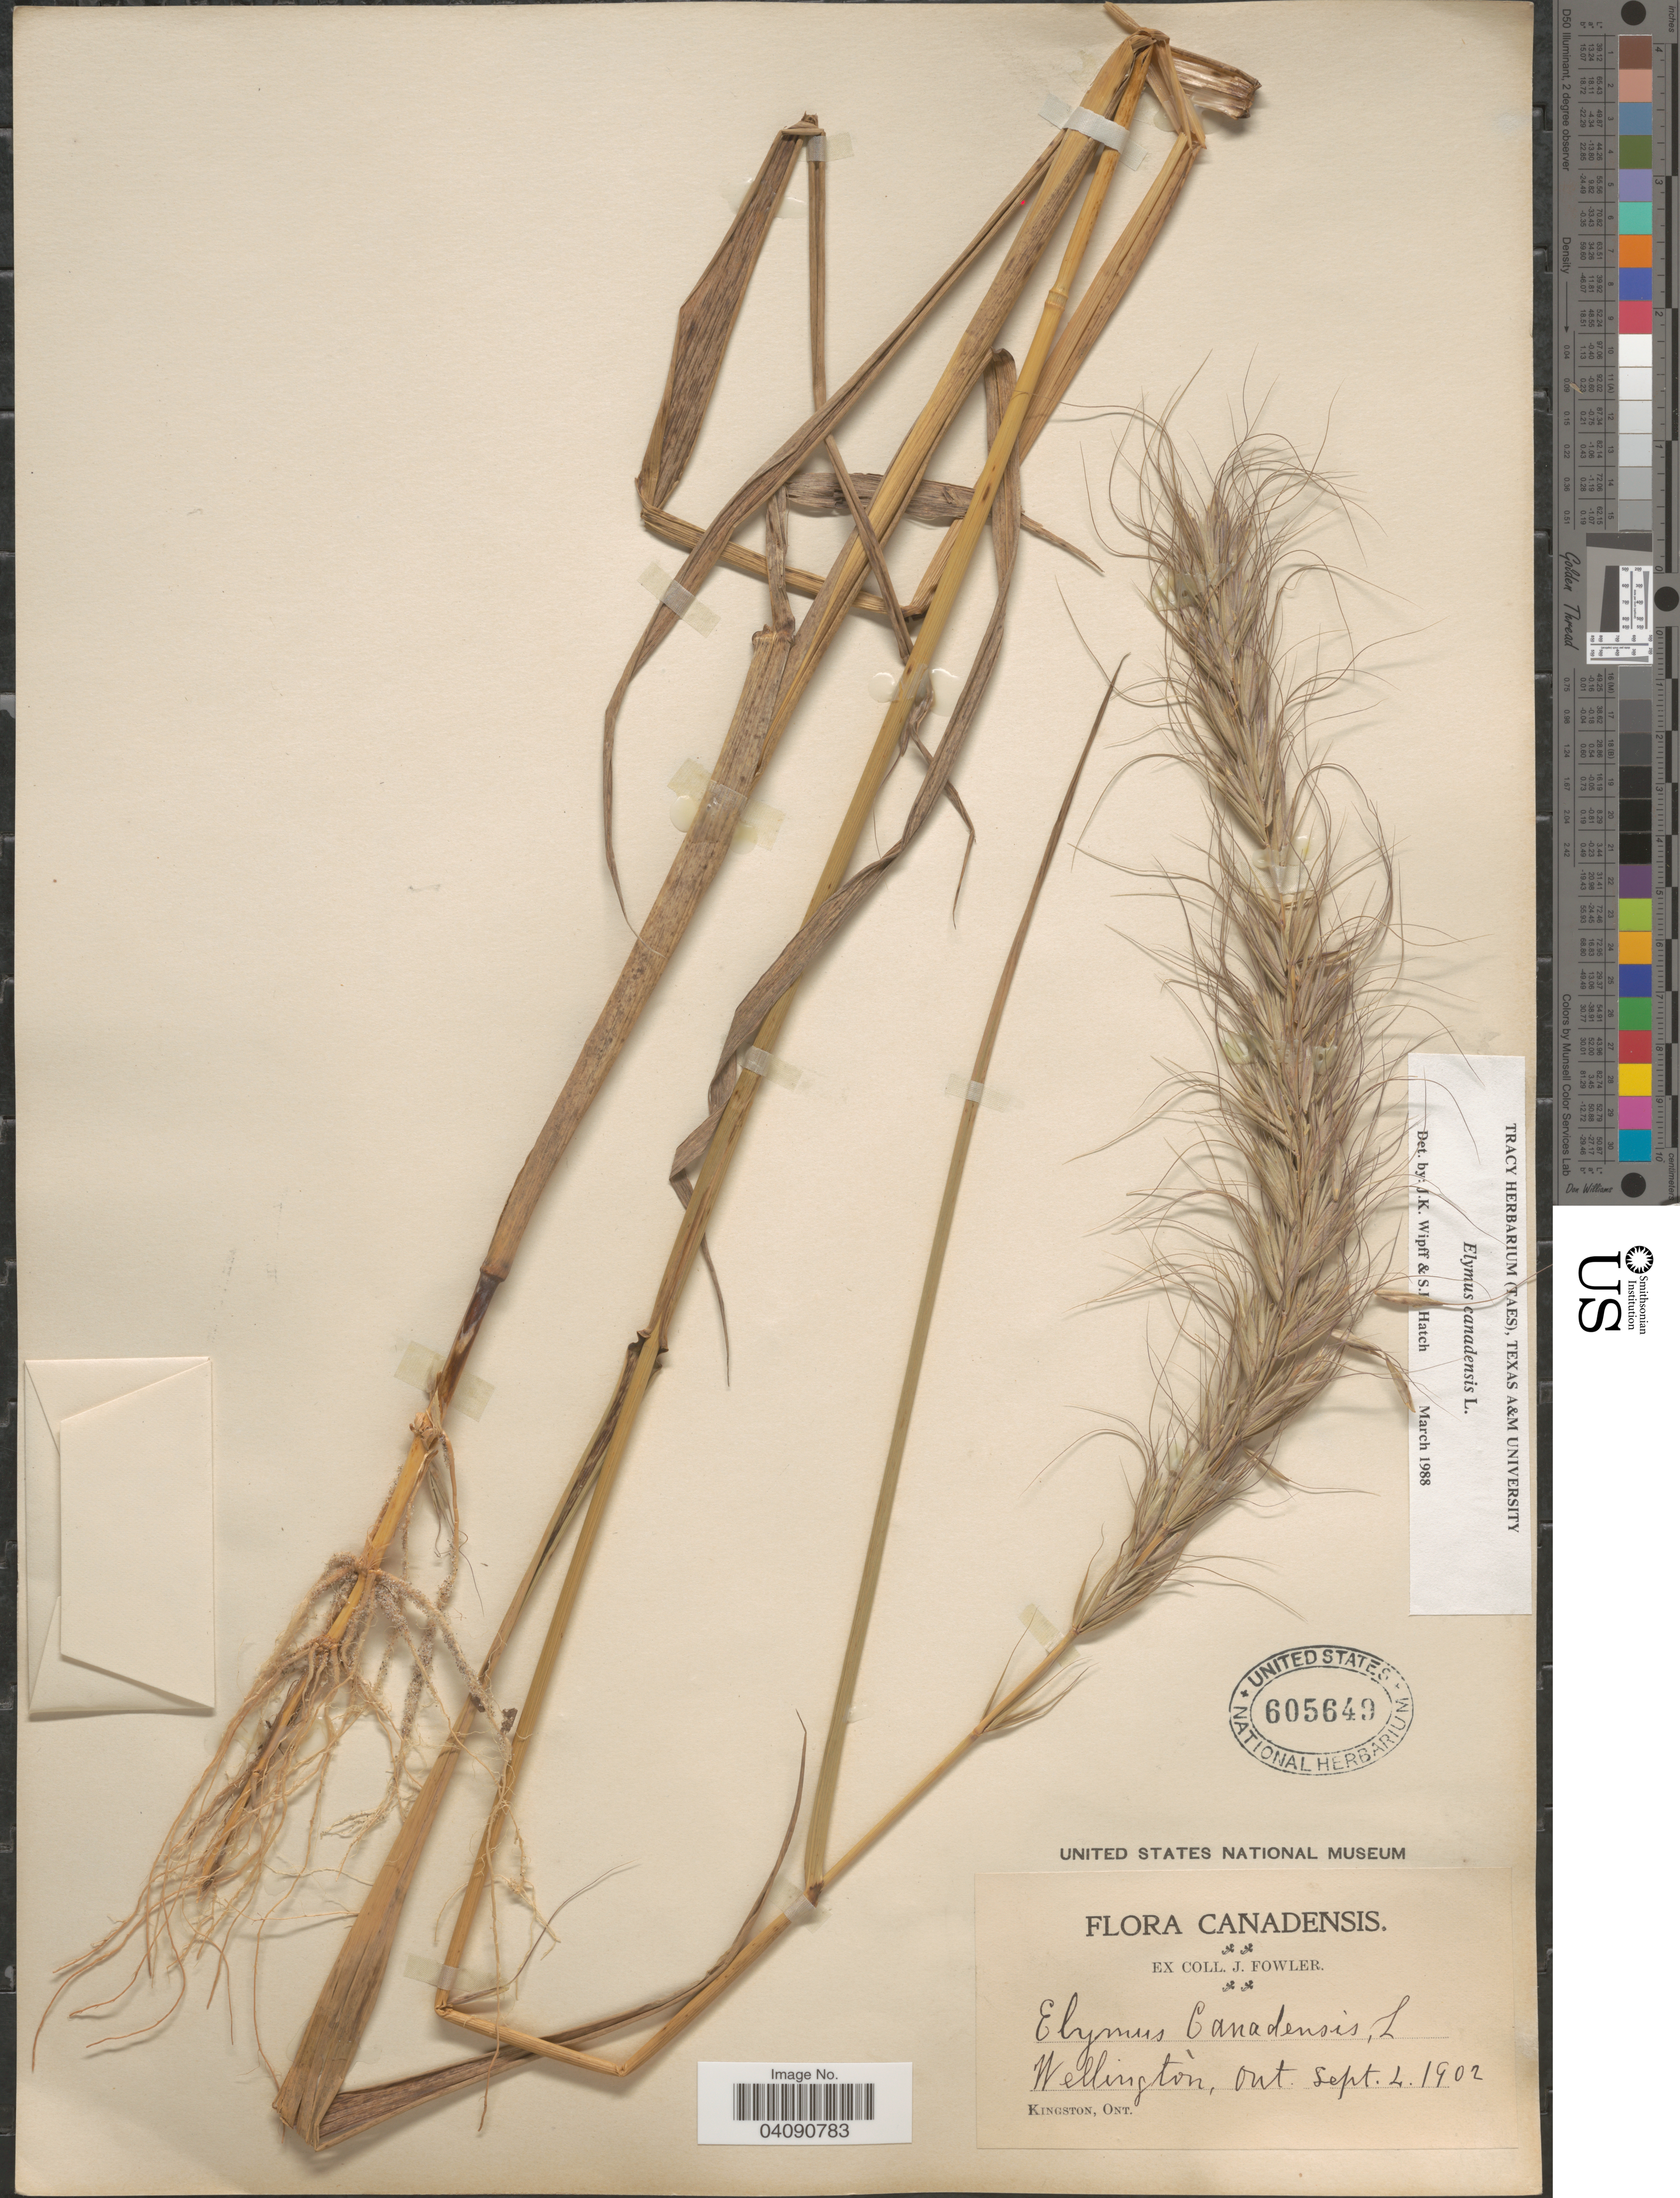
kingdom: Plantae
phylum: Tracheophyta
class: Liliopsida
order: Poales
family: Poaceae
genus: Elymus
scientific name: Elymus canadensis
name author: L.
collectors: J. Fowler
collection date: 1902-09-04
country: Canada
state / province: Ontario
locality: Wellington.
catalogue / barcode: US 605649